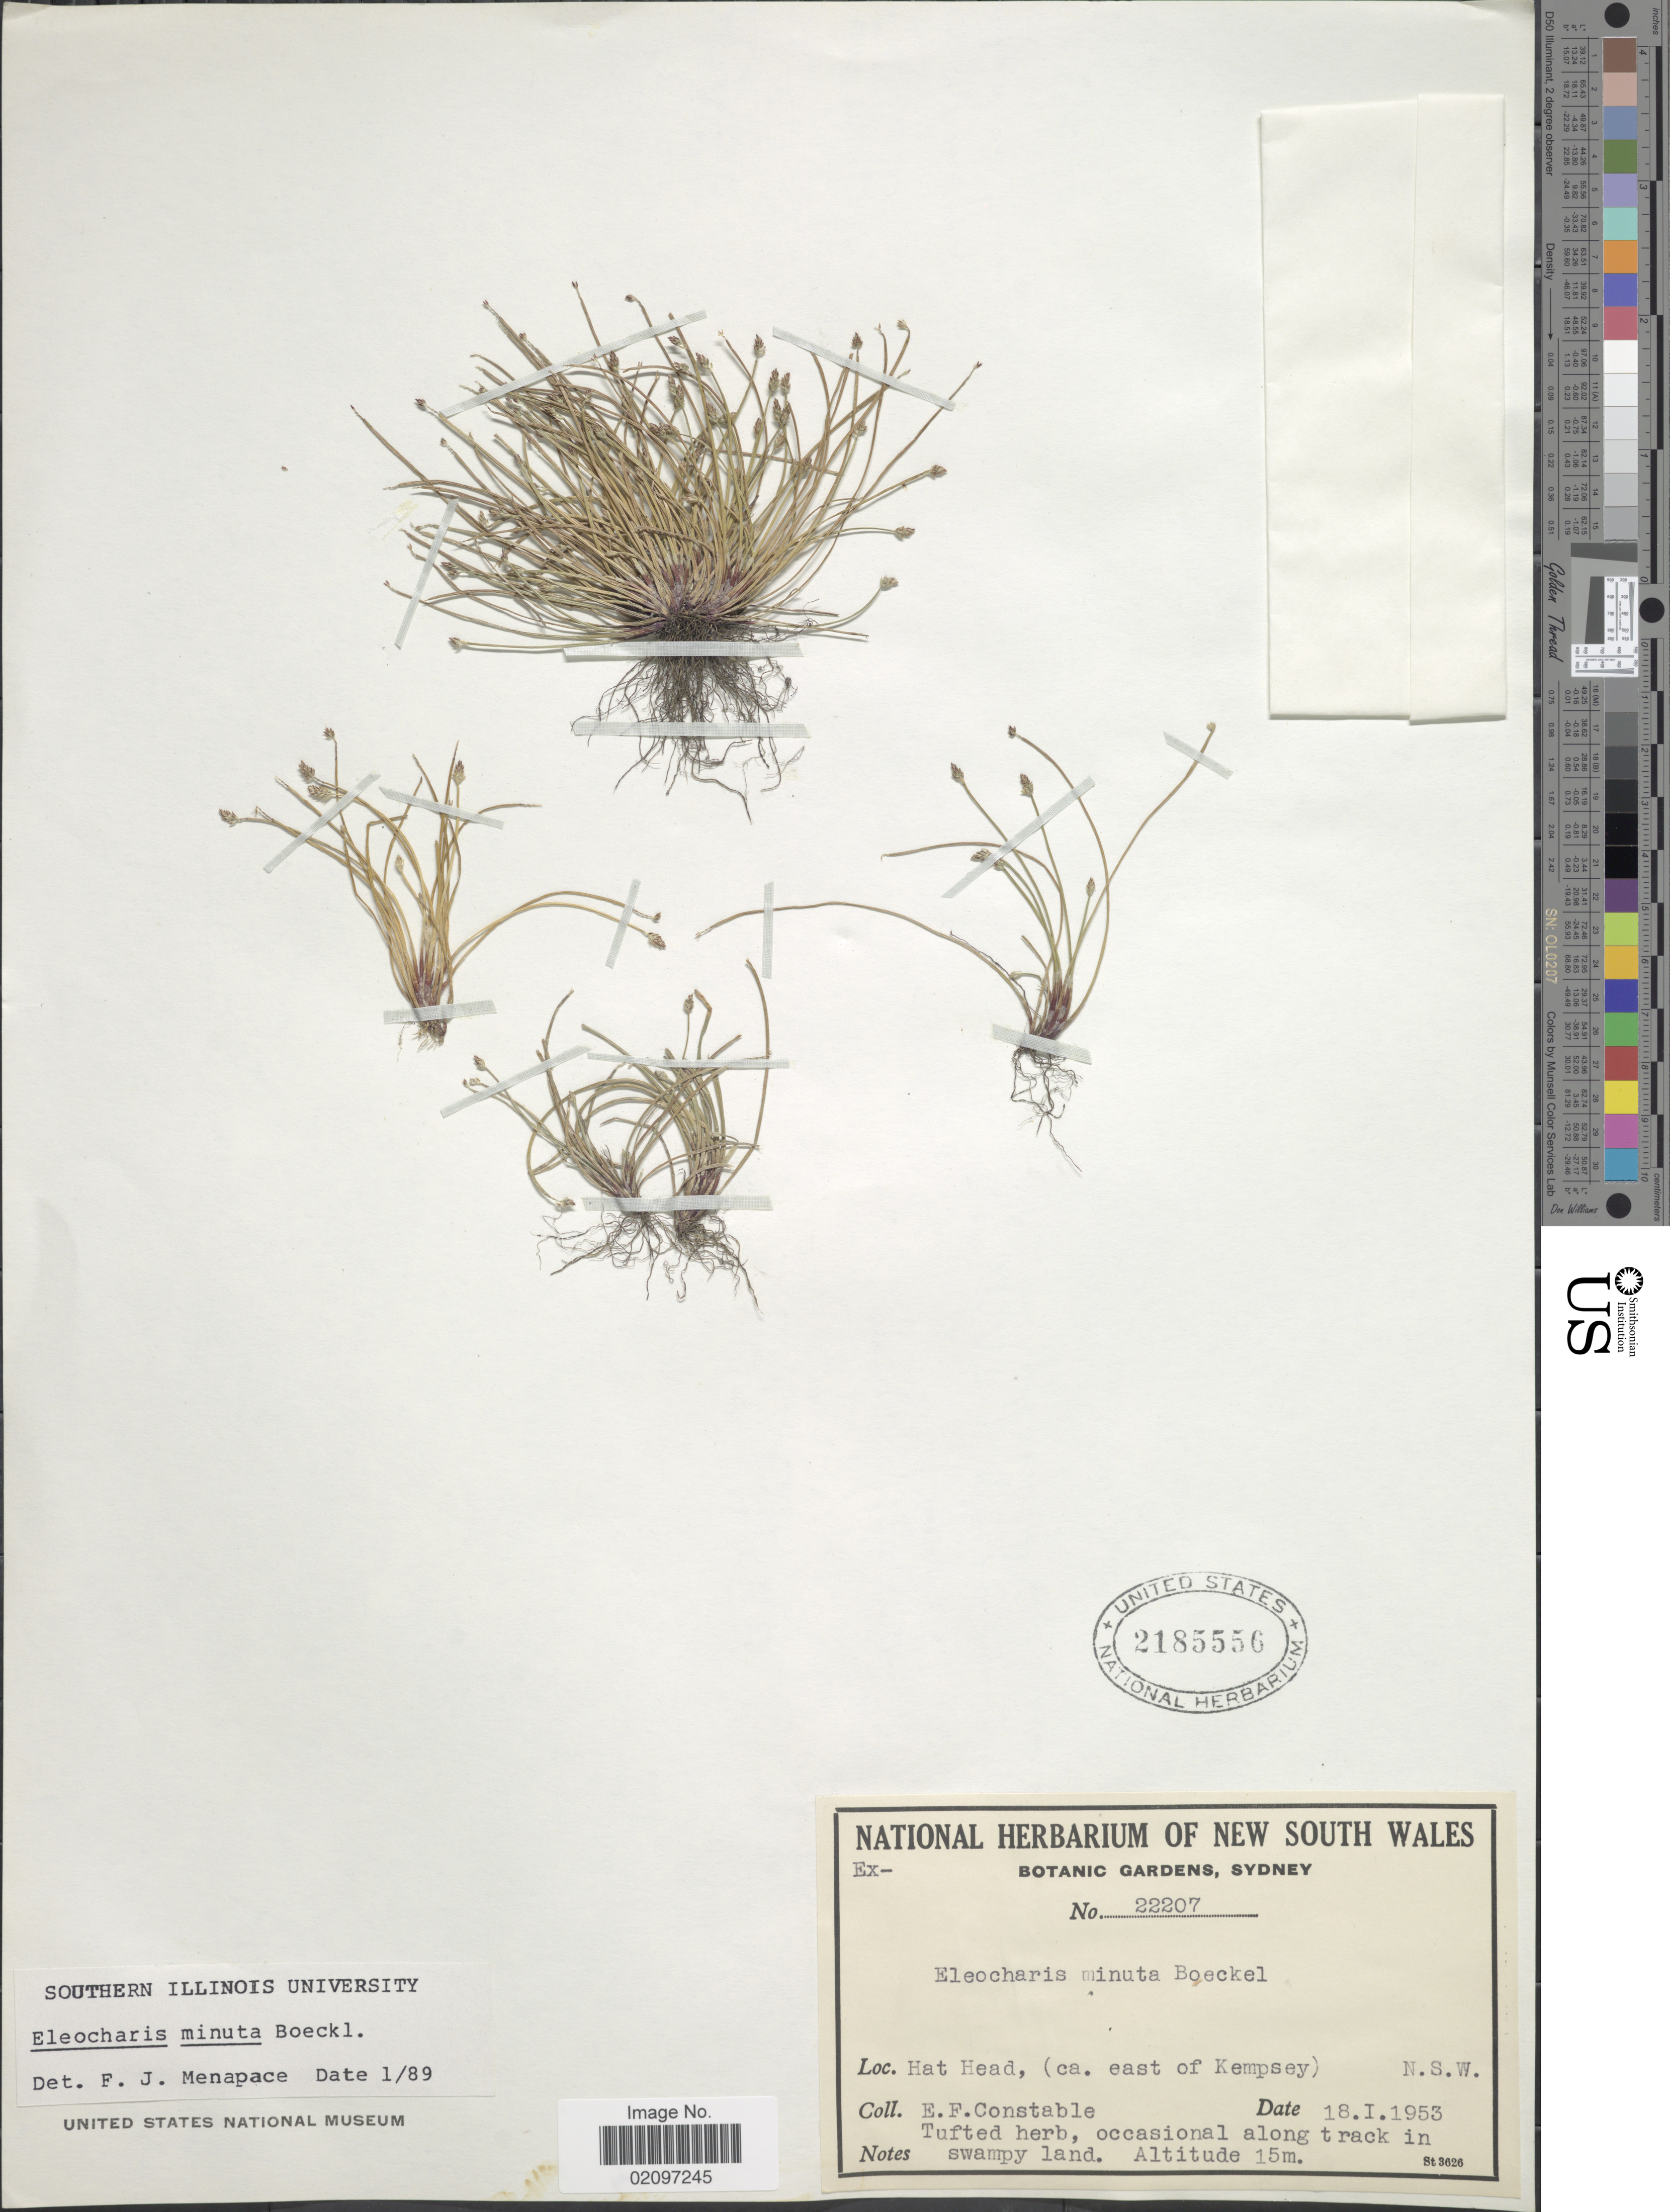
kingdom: Plantae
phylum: Tracheophyta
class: Liliopsida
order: Poales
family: Cyperaceae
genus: Eleocharis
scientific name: Eleocharis minuta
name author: Boeckeler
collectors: E. F. Constable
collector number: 22207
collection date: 1953-01-18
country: Australia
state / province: New South Wales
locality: Hat Head, (east of Kempsey)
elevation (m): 15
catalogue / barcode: US 2185556